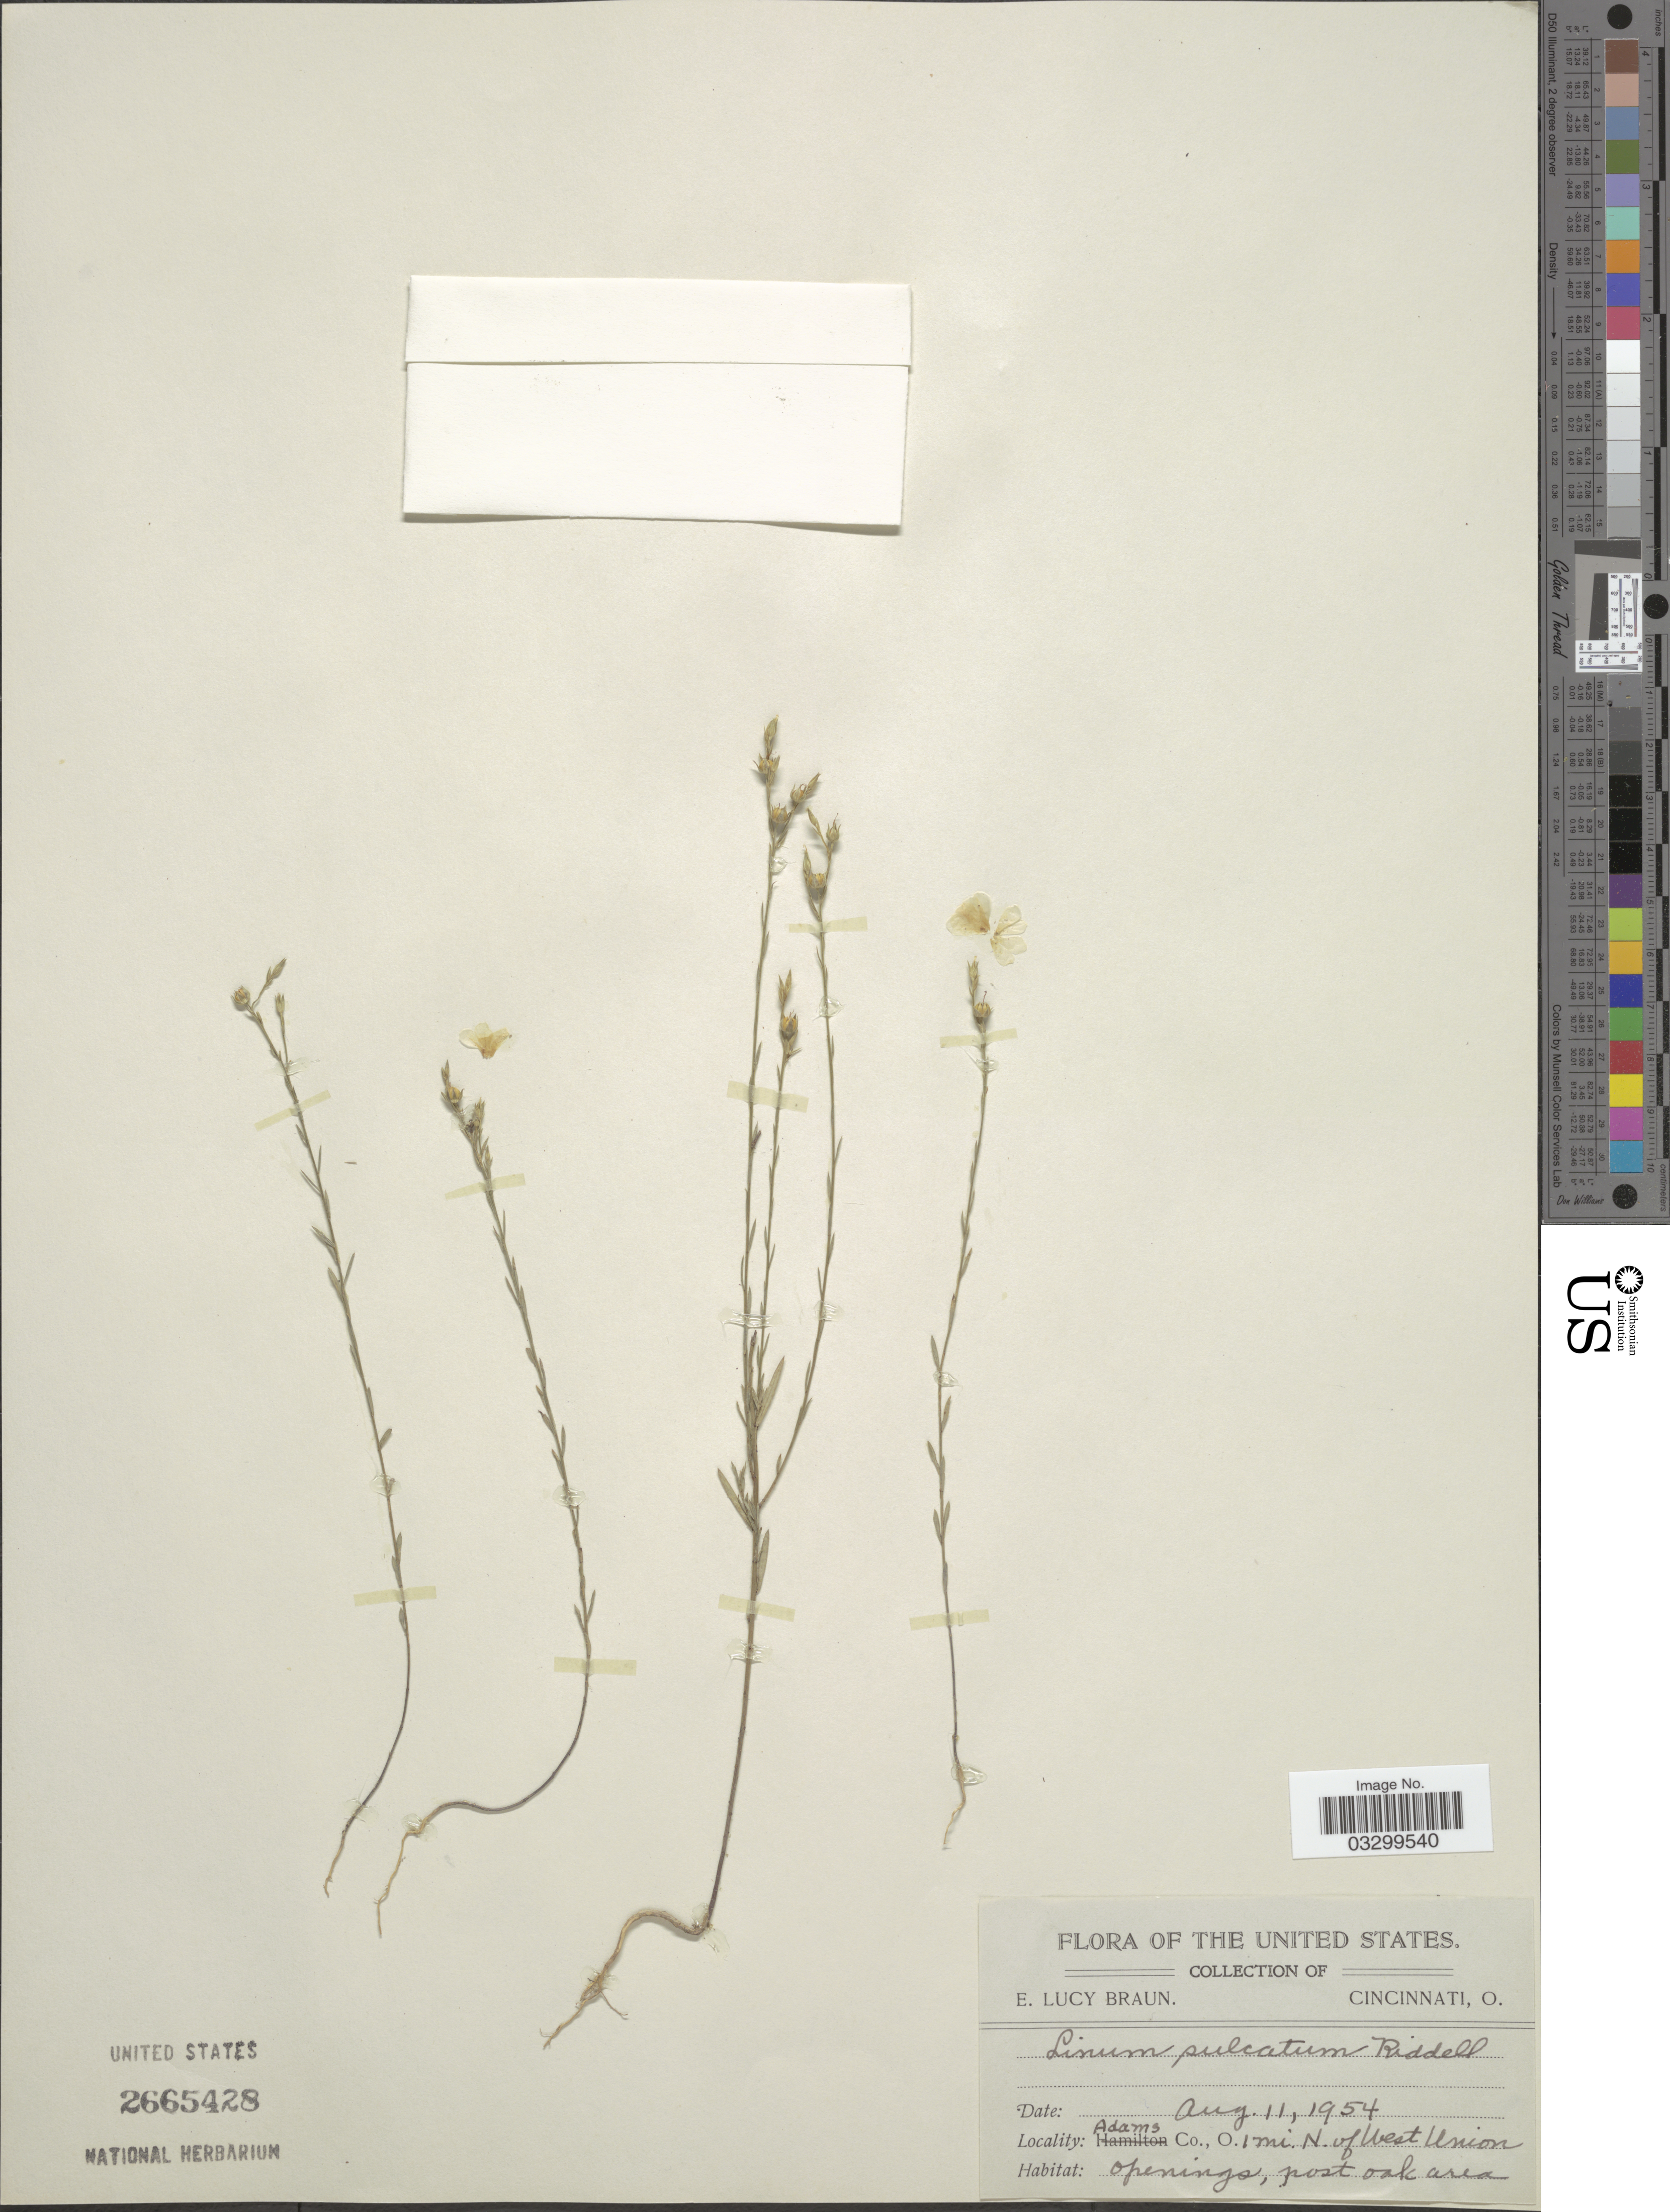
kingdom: Plantae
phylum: Tracheophyta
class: Magnoliopsida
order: Malpighiales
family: Linaceae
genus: Linum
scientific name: Linum sulcatum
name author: Riddell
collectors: E. L. Braun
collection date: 1954-08-11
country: United States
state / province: Ohio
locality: Adams Co., 1 mi. N. of West Union openings, post oak area.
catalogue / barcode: US 2665428